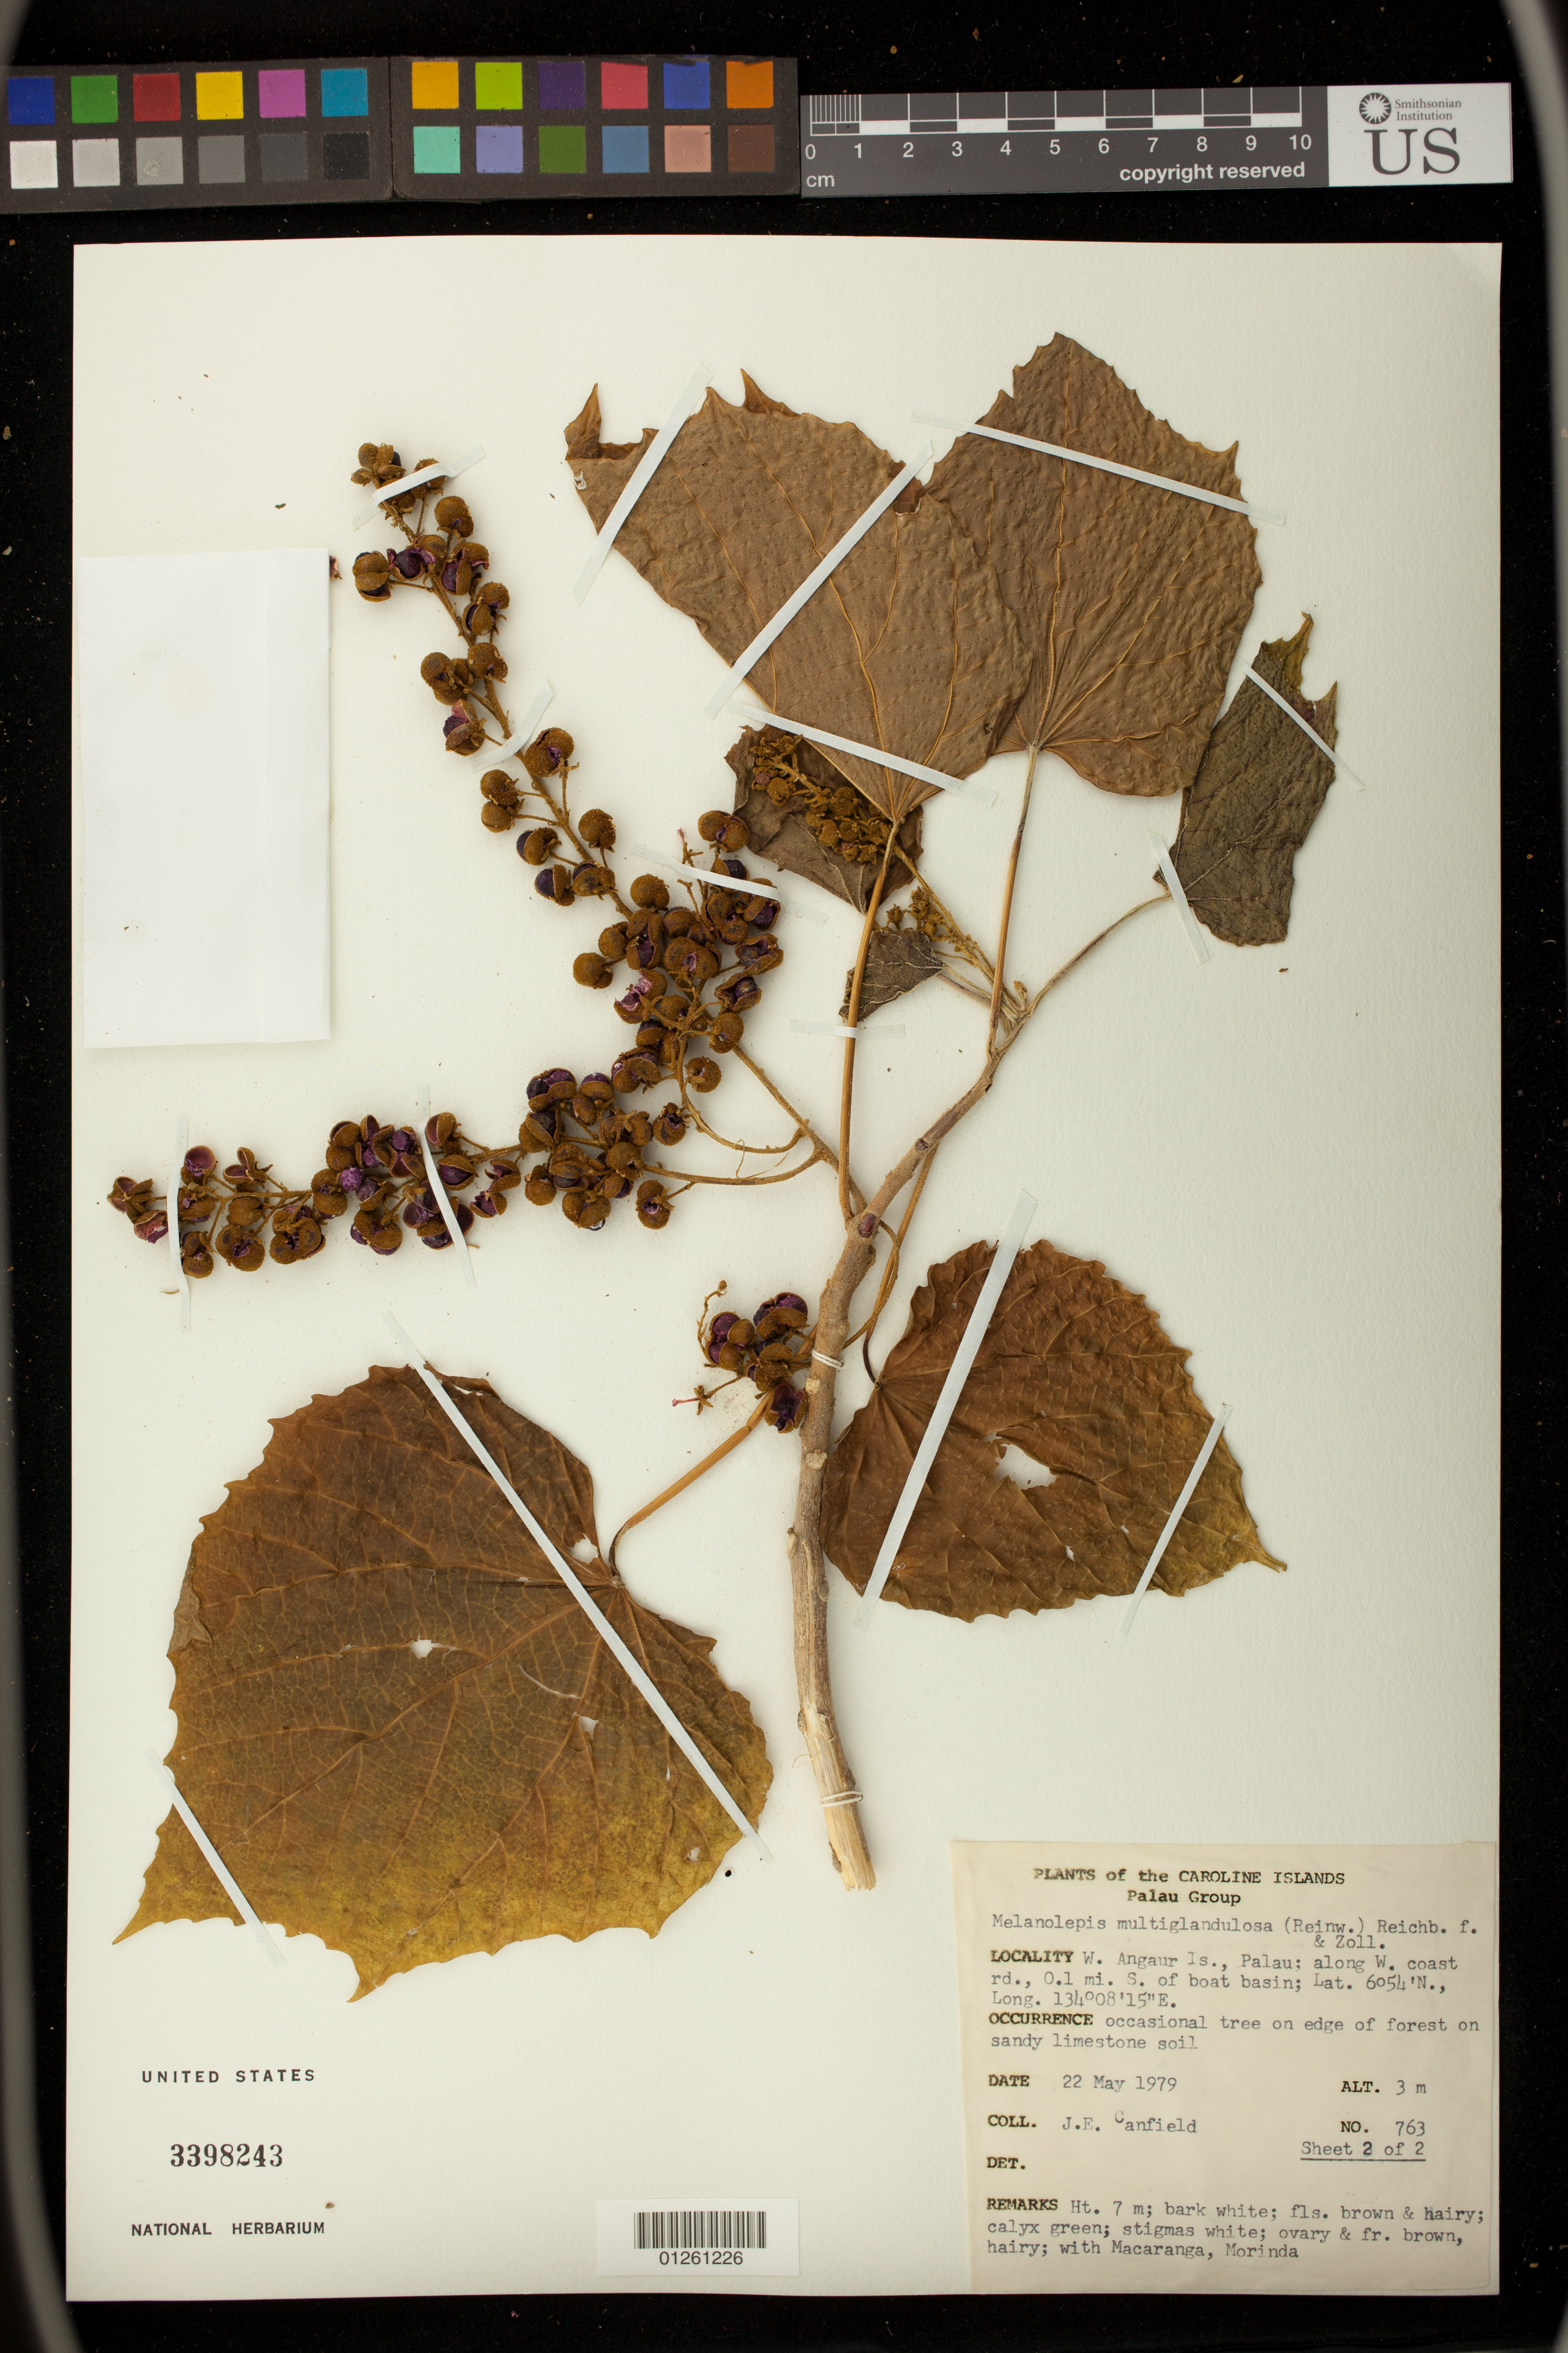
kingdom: Plantae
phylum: Tracheophyta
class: Magnoliopsida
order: Malpighiales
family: Euphorbiaceae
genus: Melanolepis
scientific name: Melanolepis multiglandulosa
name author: (Reinw. ex Blume) Rchb. f. & Zoll.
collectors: J. E. Canfield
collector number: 763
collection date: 1979-05-22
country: Palau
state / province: Anguar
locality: W. Angaur Is., along W. coast rd., 0.1 mi. S. of boat basin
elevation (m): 3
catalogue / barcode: US 3398243